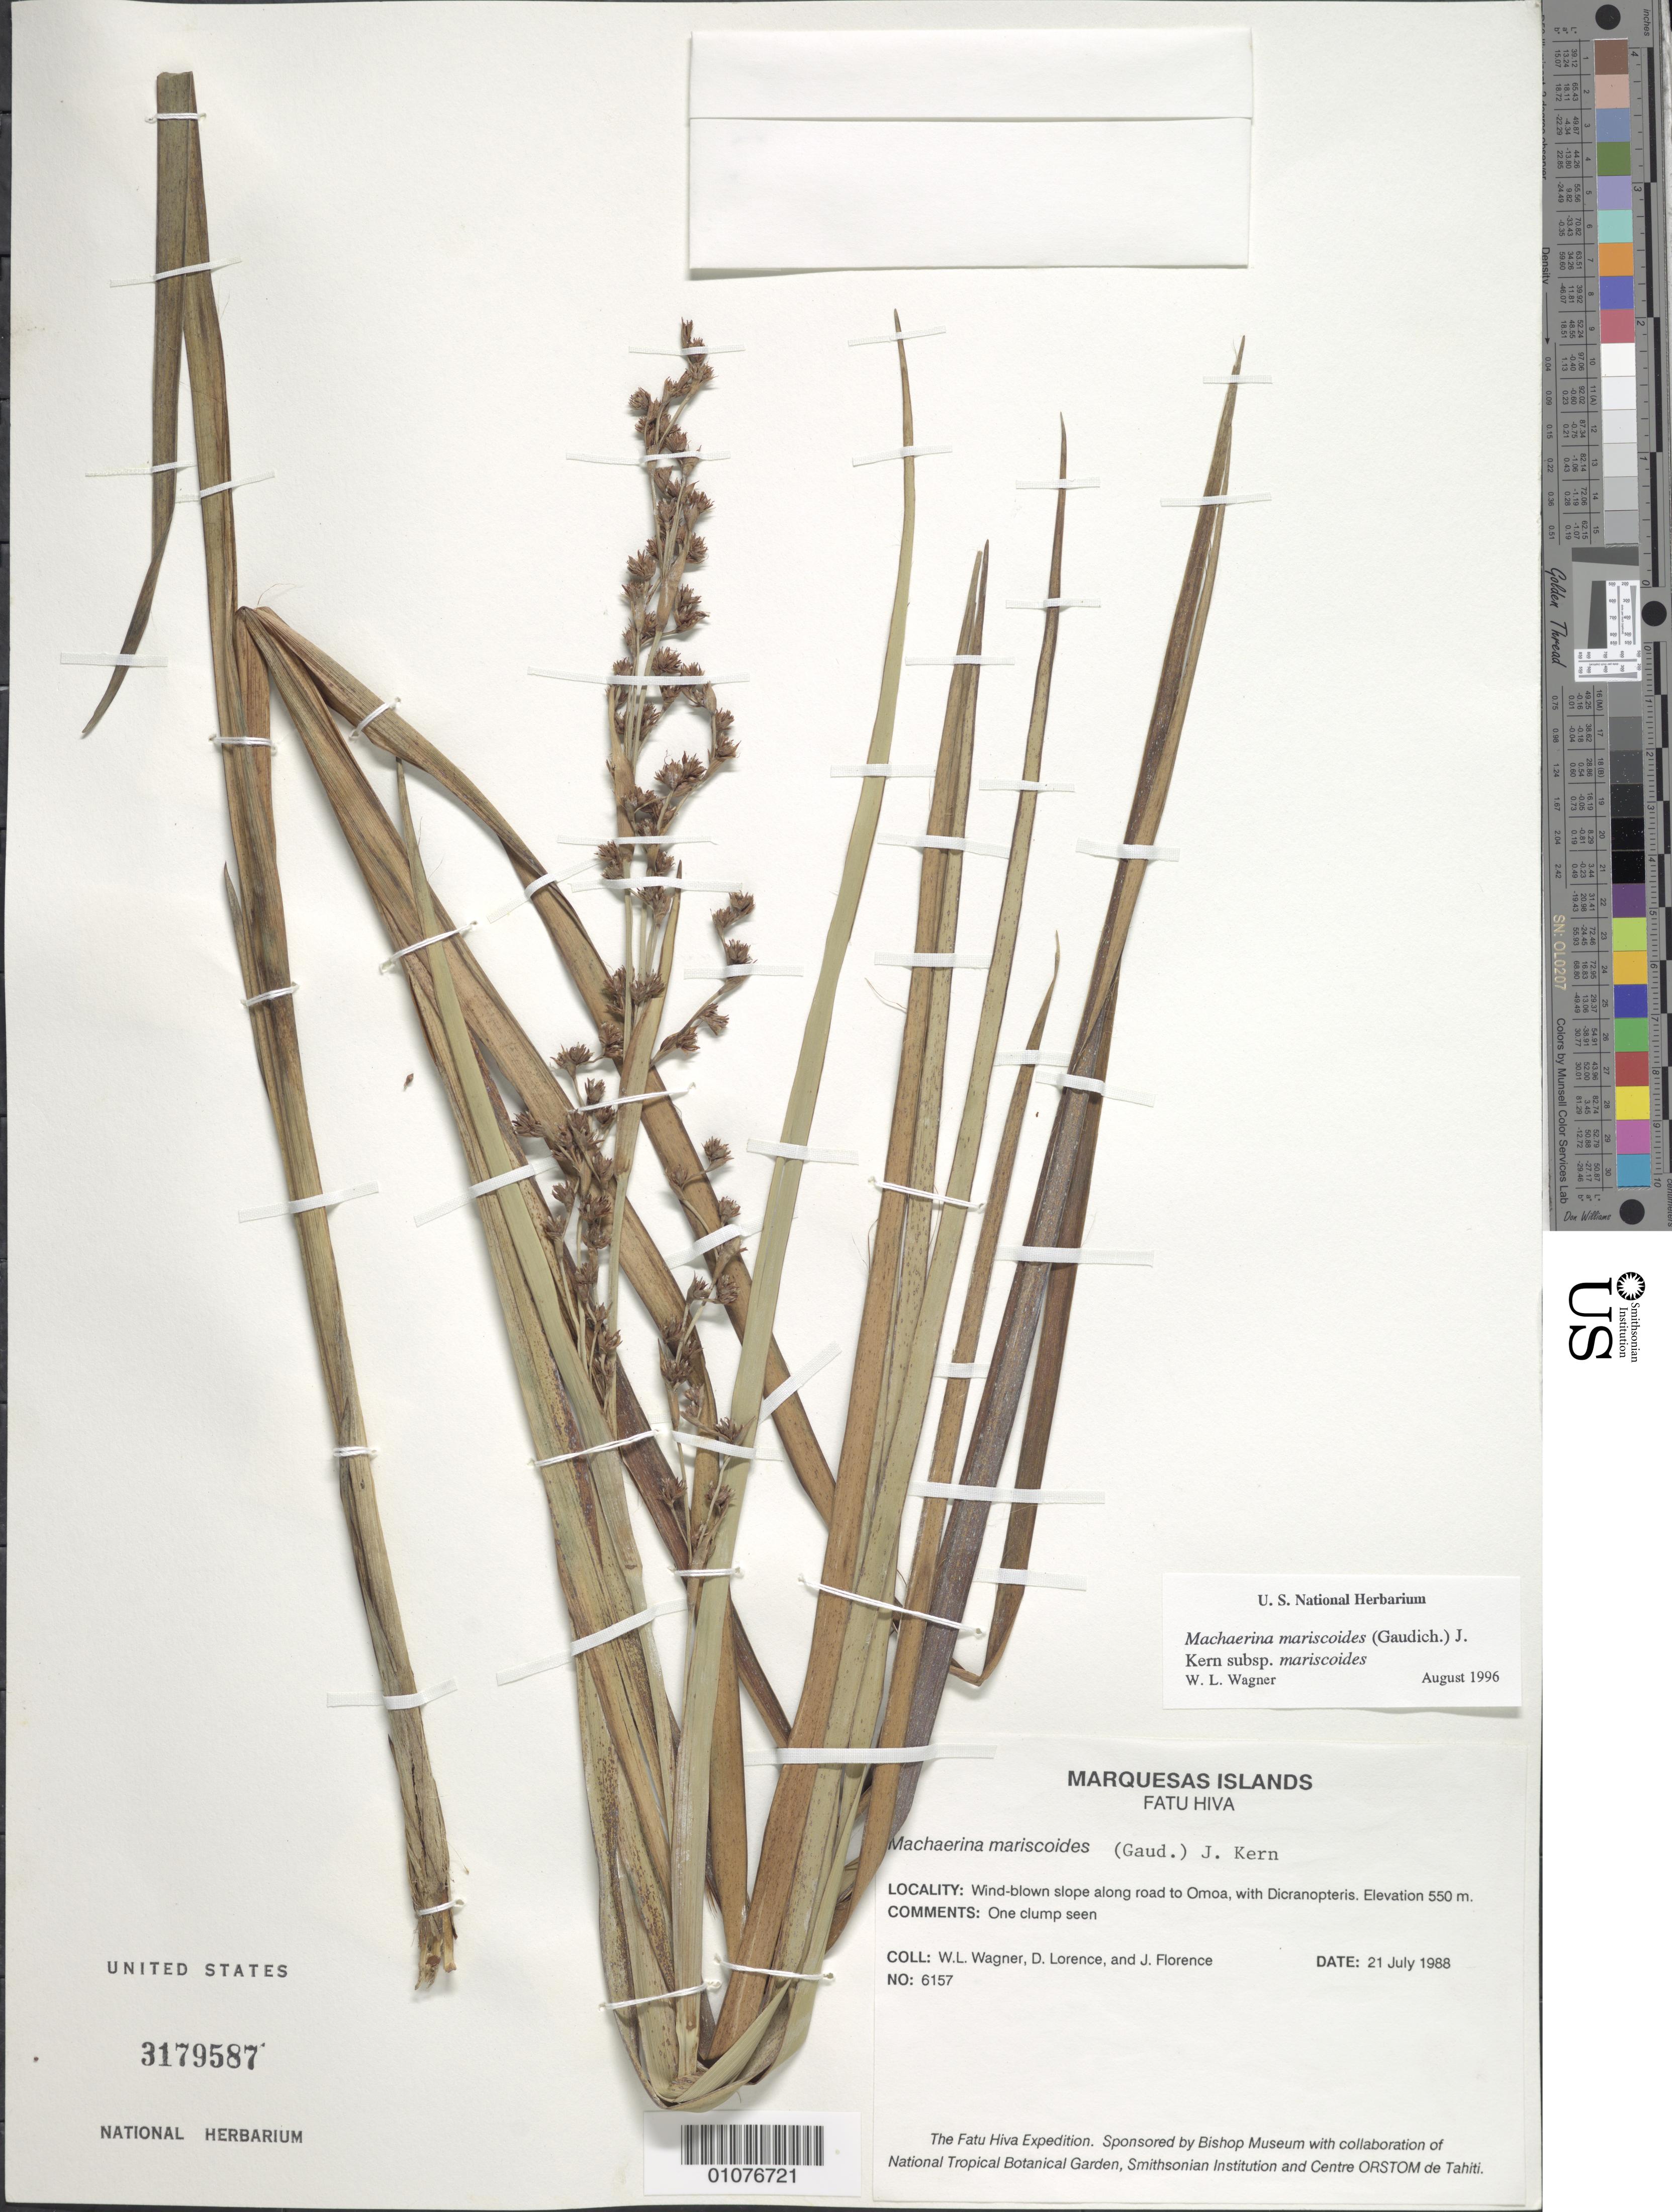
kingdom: Plantae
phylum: Tracheophyta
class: Liliopsida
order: Poales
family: Cyperaceae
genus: Machaerina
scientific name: Machaerina mariscoides subsp. mariscoides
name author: (Gaudich.) J. Kern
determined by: Lorence, David H., (PTBG), National Tropical Botanical Garden (UNITED STATES)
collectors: W. L. Wagner, D. Lorence & J. Florence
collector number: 6157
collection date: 1988-07-21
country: French Polynesia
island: Fatu Hiva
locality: Slope along road to 'Omo'a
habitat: Wind-blown slope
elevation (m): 550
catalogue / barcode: US 3179587